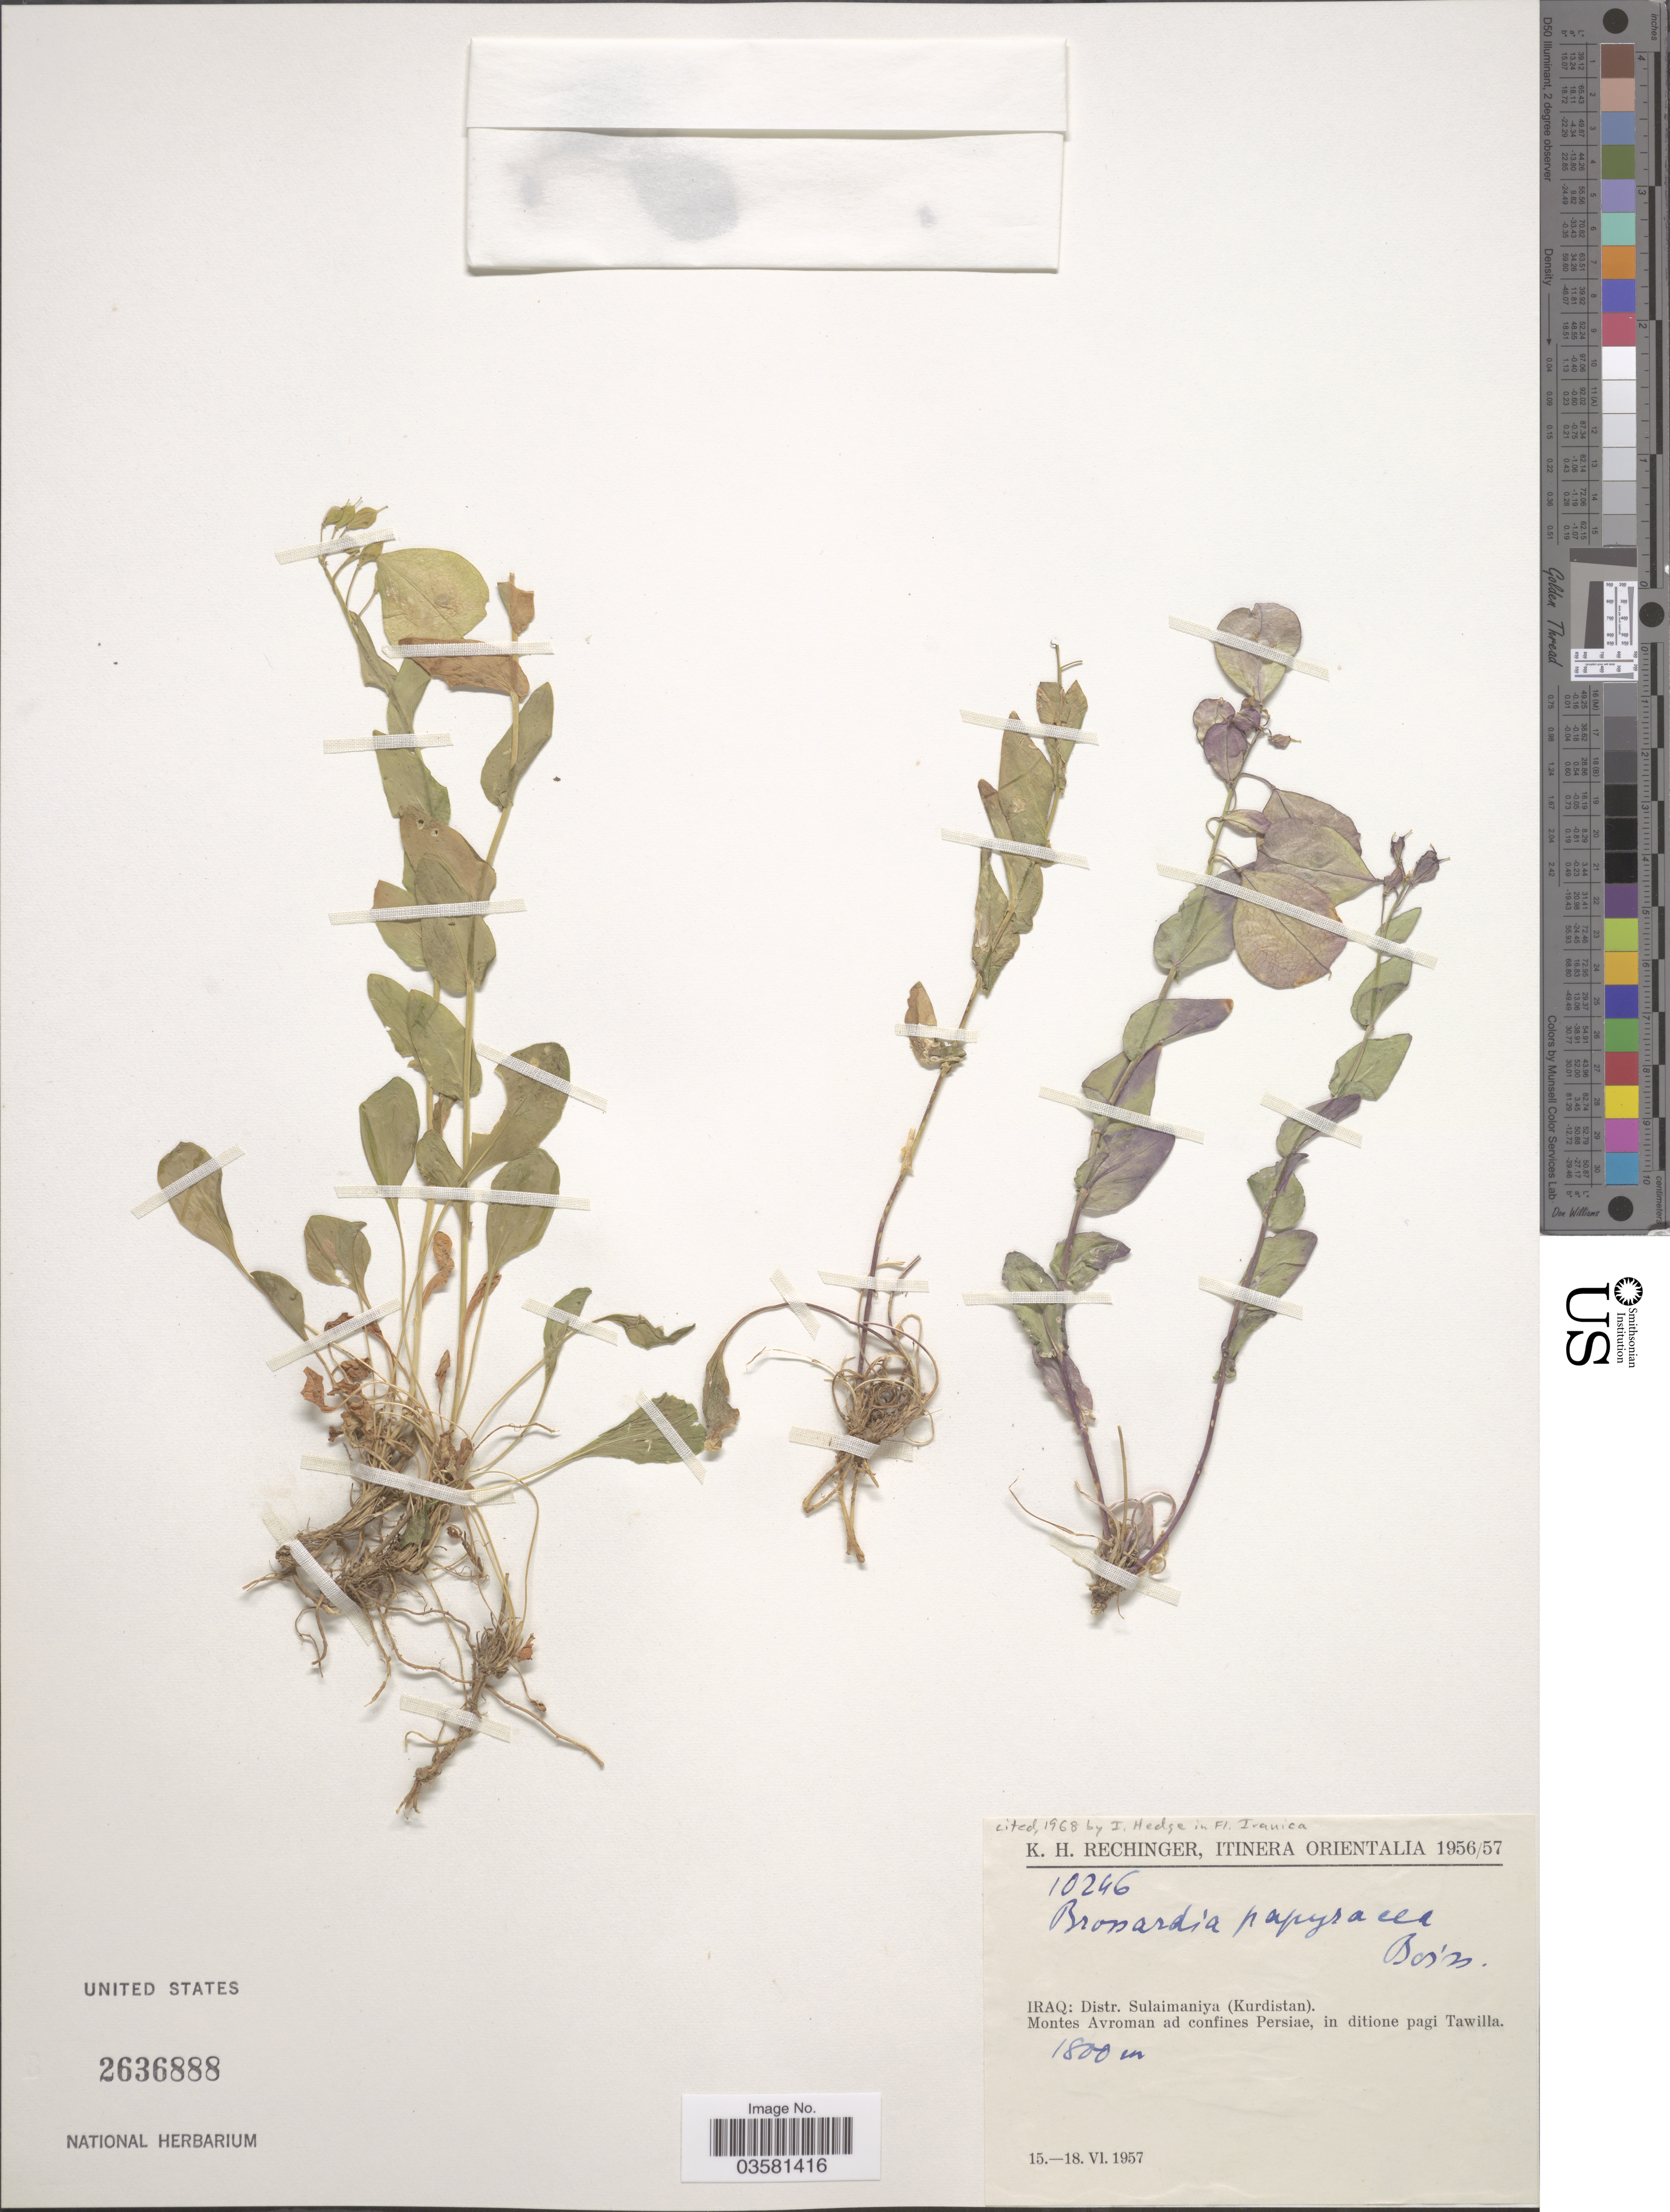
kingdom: Plantae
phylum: Tracheophyta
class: Magnoliopsida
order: Brassicales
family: Brassicaceae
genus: Brossardia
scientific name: Brossardia papyracea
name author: Boiss.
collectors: K. H. Rechinger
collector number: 10246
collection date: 1957-06-15/1957-06-18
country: Iraq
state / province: As Sulaymānīyah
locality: Itinera Orientalia. Distr. Sulaimaniya (Kurdistan). Montes Avroman ad confines Persiæ, in ditione pagi Tawilla.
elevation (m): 1800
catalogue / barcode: US 2636888